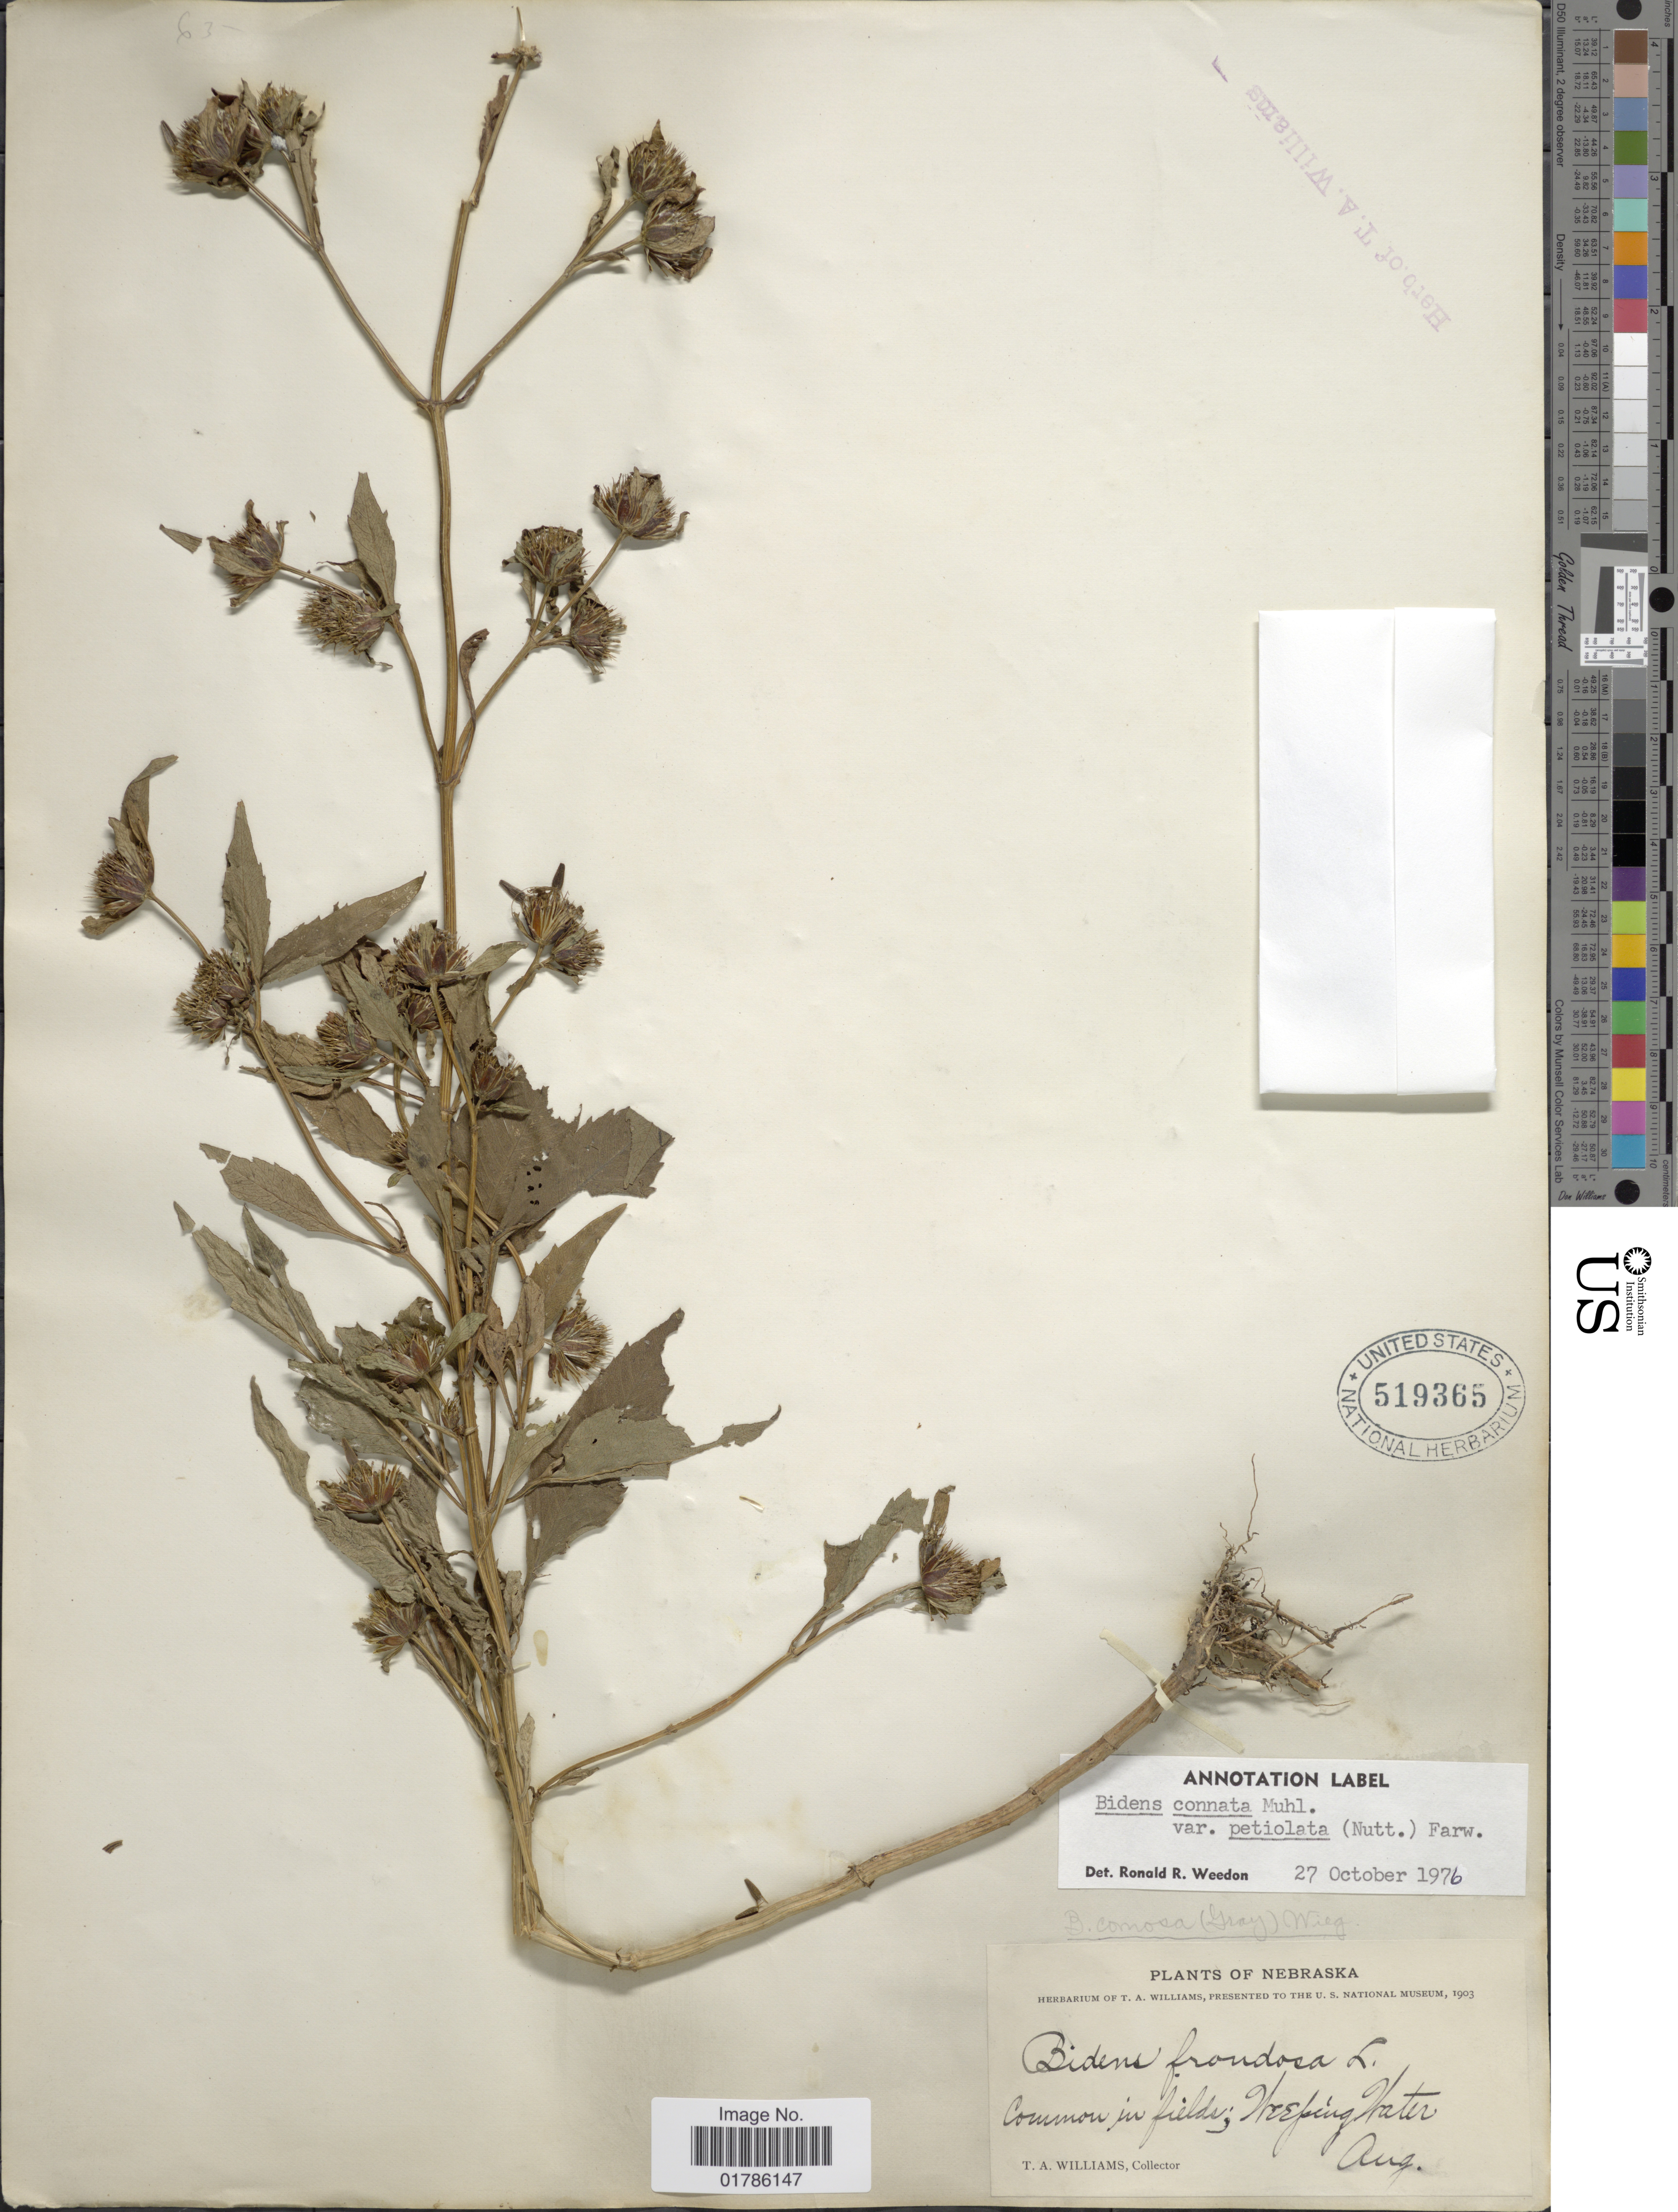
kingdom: Plantae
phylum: Tracheophyta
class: Magnoliopsida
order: Asterales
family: Asteraceae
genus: Bidens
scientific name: Bidens connata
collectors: T. A. Williams (herbarium)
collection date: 1903-08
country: United States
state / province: Nebraska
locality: Weeping Water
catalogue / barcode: US 519365